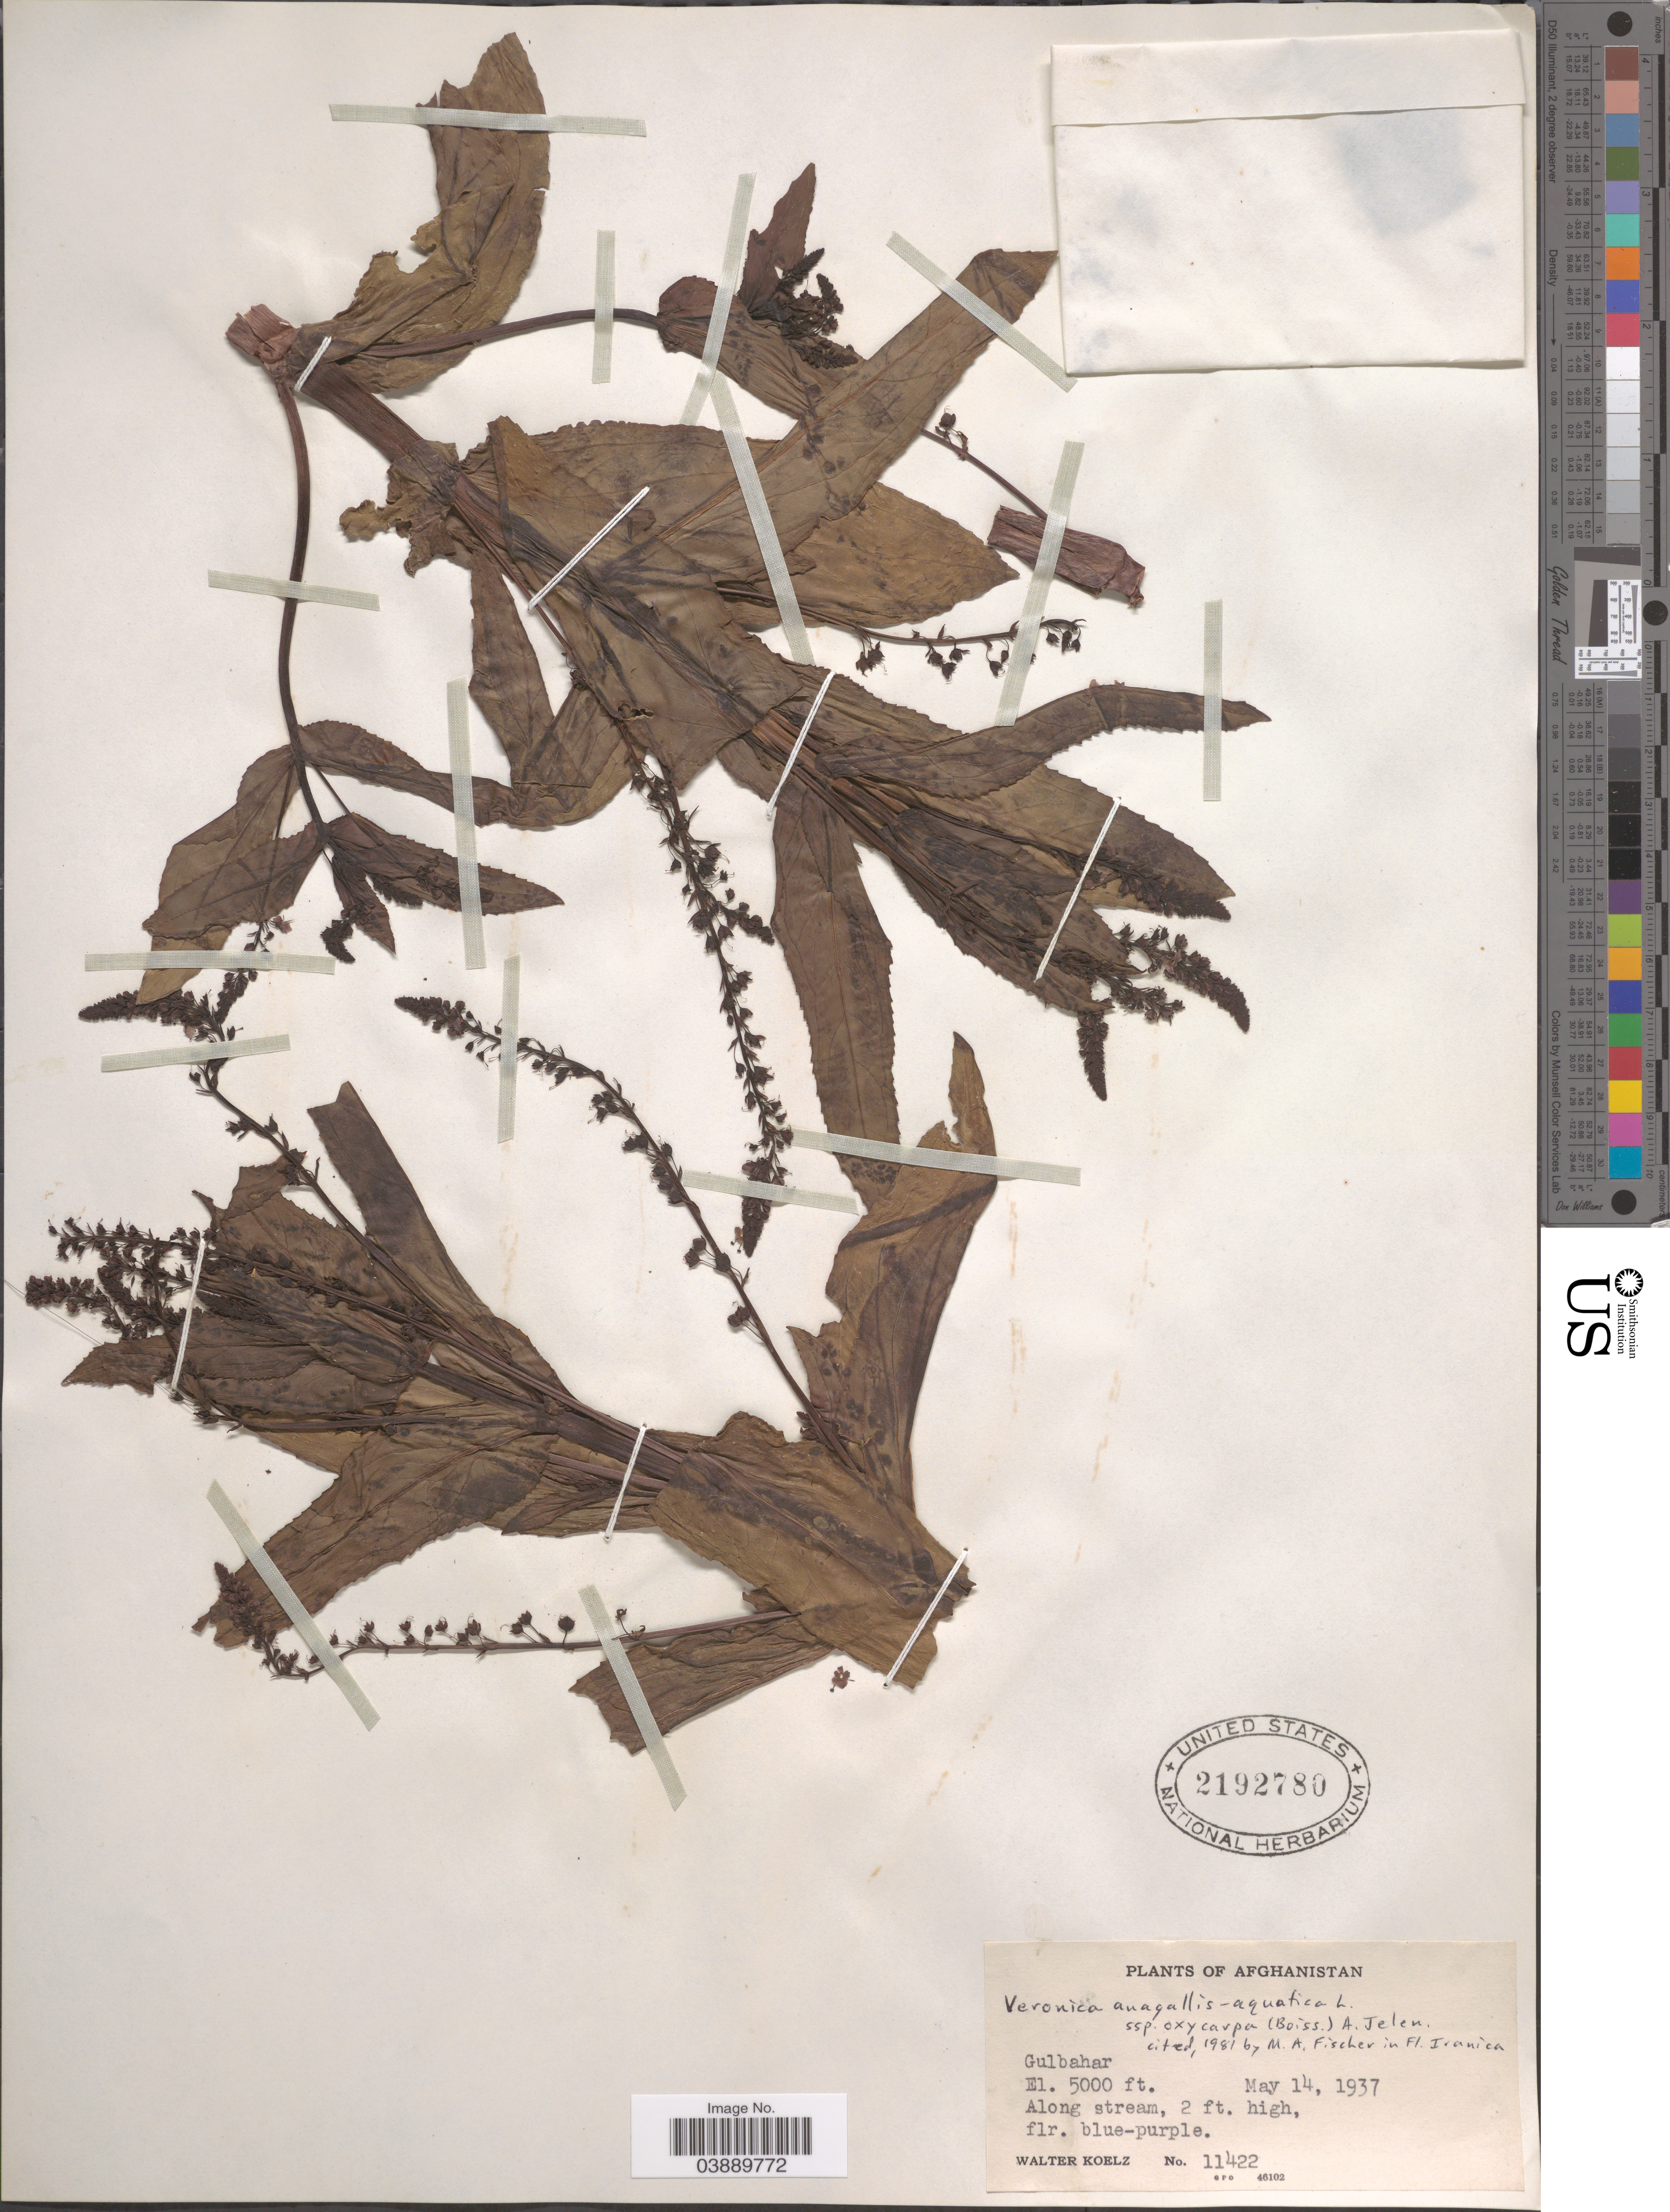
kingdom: Plantae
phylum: Tracheophyta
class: Magnoliopsida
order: Lamiales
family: Plantaginaceae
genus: Veronica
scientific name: Veronica anagallis-aquatica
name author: L.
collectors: W. N. Koelz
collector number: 11422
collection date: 1937-05-14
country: Afghanistan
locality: Gulbahar.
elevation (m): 1524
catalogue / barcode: US 2192780